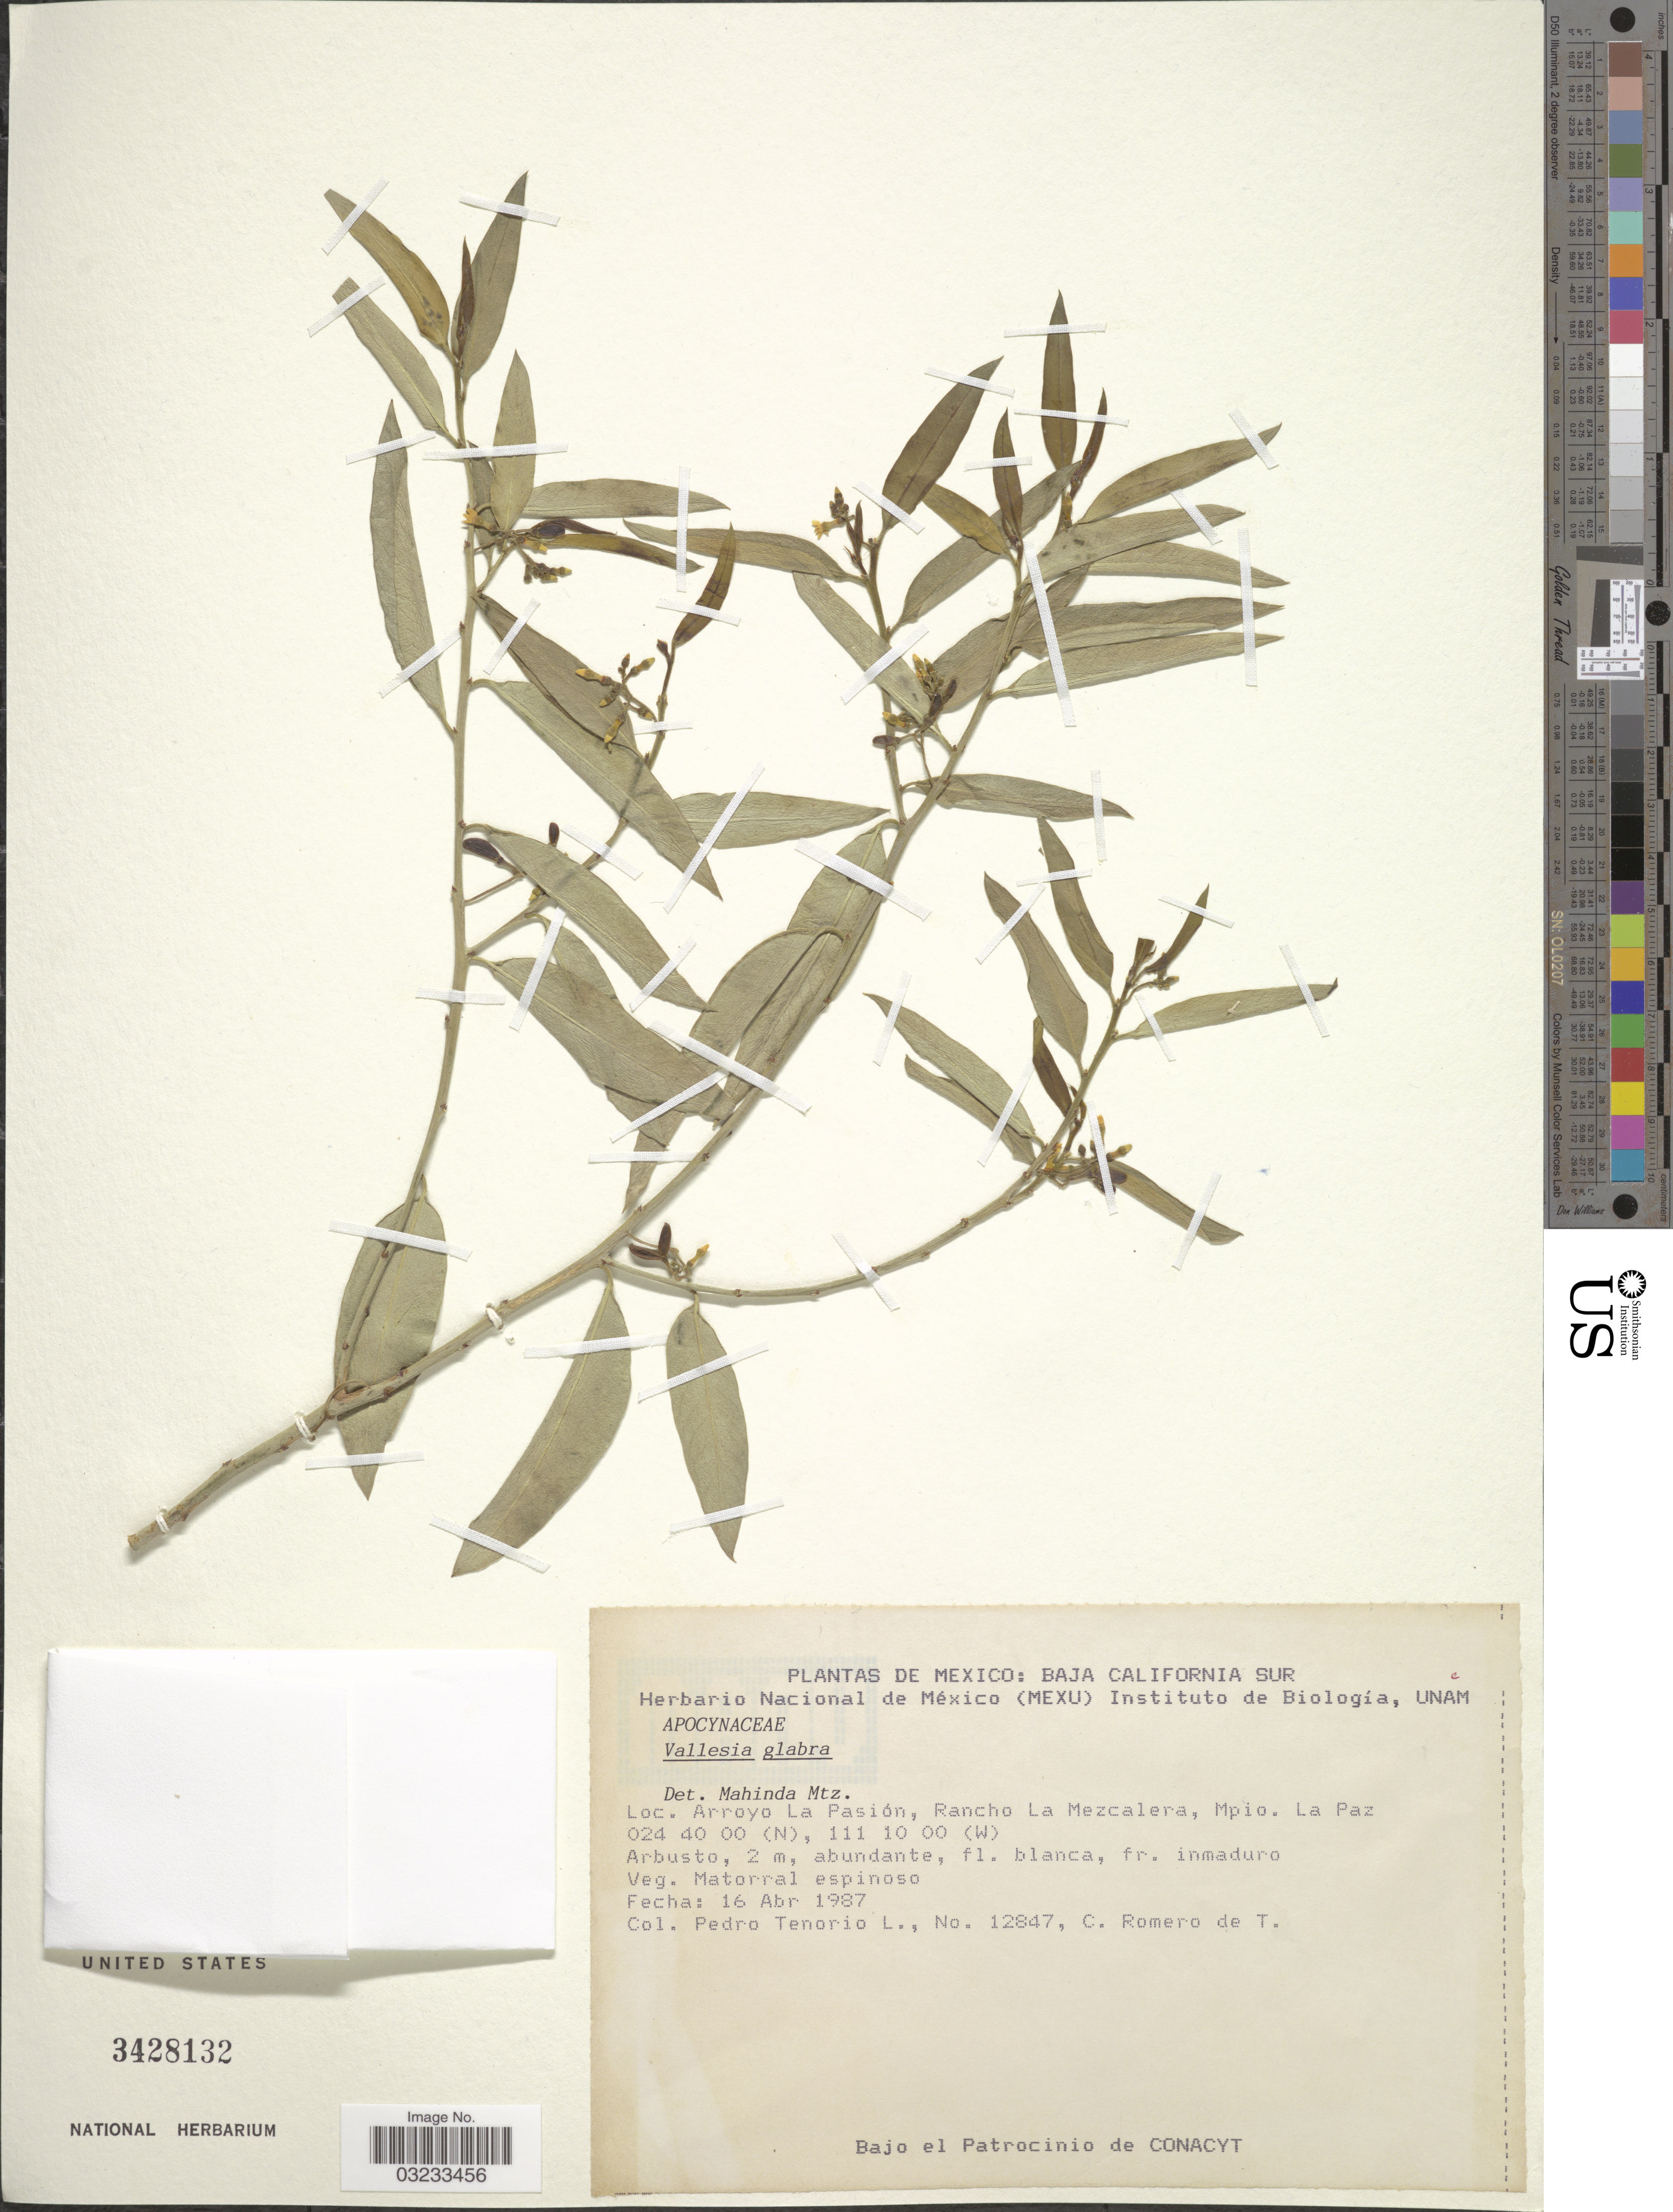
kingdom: Plantae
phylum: Tracheophyta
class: Magnoliopsida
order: Gentianales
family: Apocynaceae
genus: Vallesia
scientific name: Vallesia glabra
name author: (Cav.) Link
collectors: P. Tenorio L. & C. Romero de T.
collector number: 12847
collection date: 1987-04-16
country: Mexico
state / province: Baja California Sur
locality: Baja California, Arroyo La Pasión, Rancho La Mezcalera, Mpio. La Paz.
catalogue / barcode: US 3428132